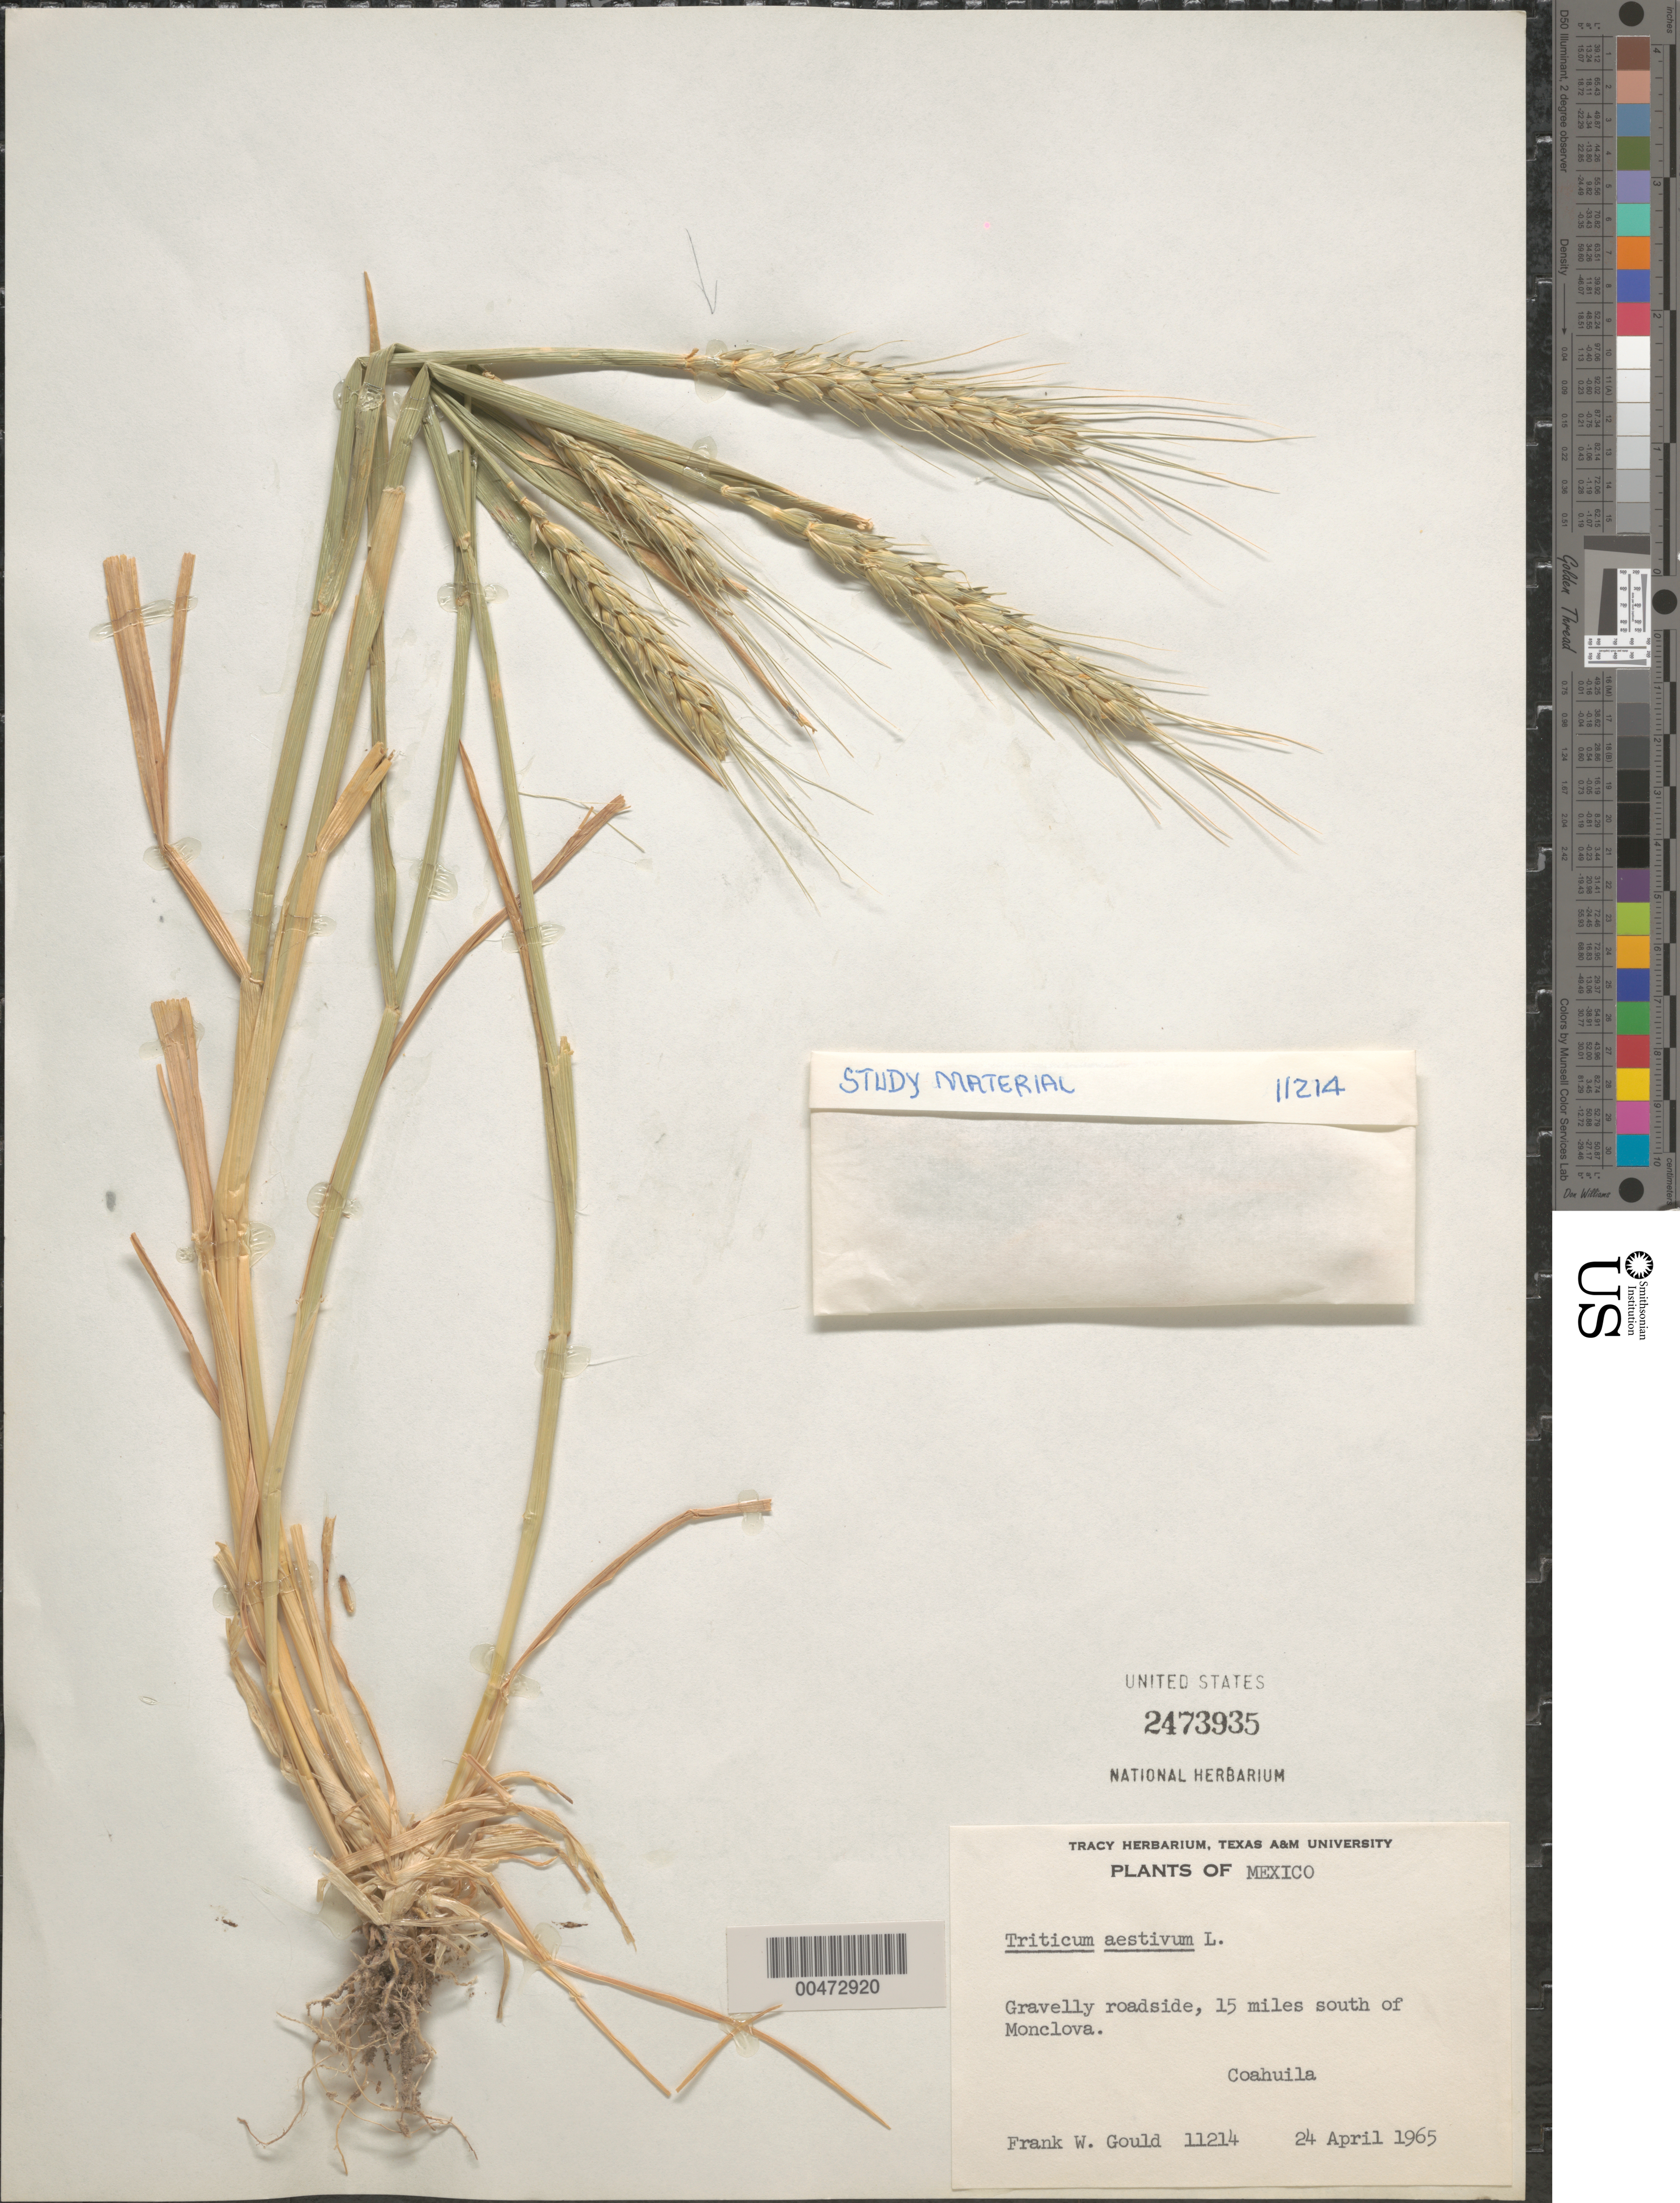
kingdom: Plantae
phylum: Tracheophyta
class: Liliopsida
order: Poales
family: Poaceae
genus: Triticum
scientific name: Triticum aestivum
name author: L.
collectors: F. W. Gould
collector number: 11214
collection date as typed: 24 Apr 1965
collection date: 1965-04-24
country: Mexico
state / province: Coahuila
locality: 15 mi S of Monclova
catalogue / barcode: US 2473935